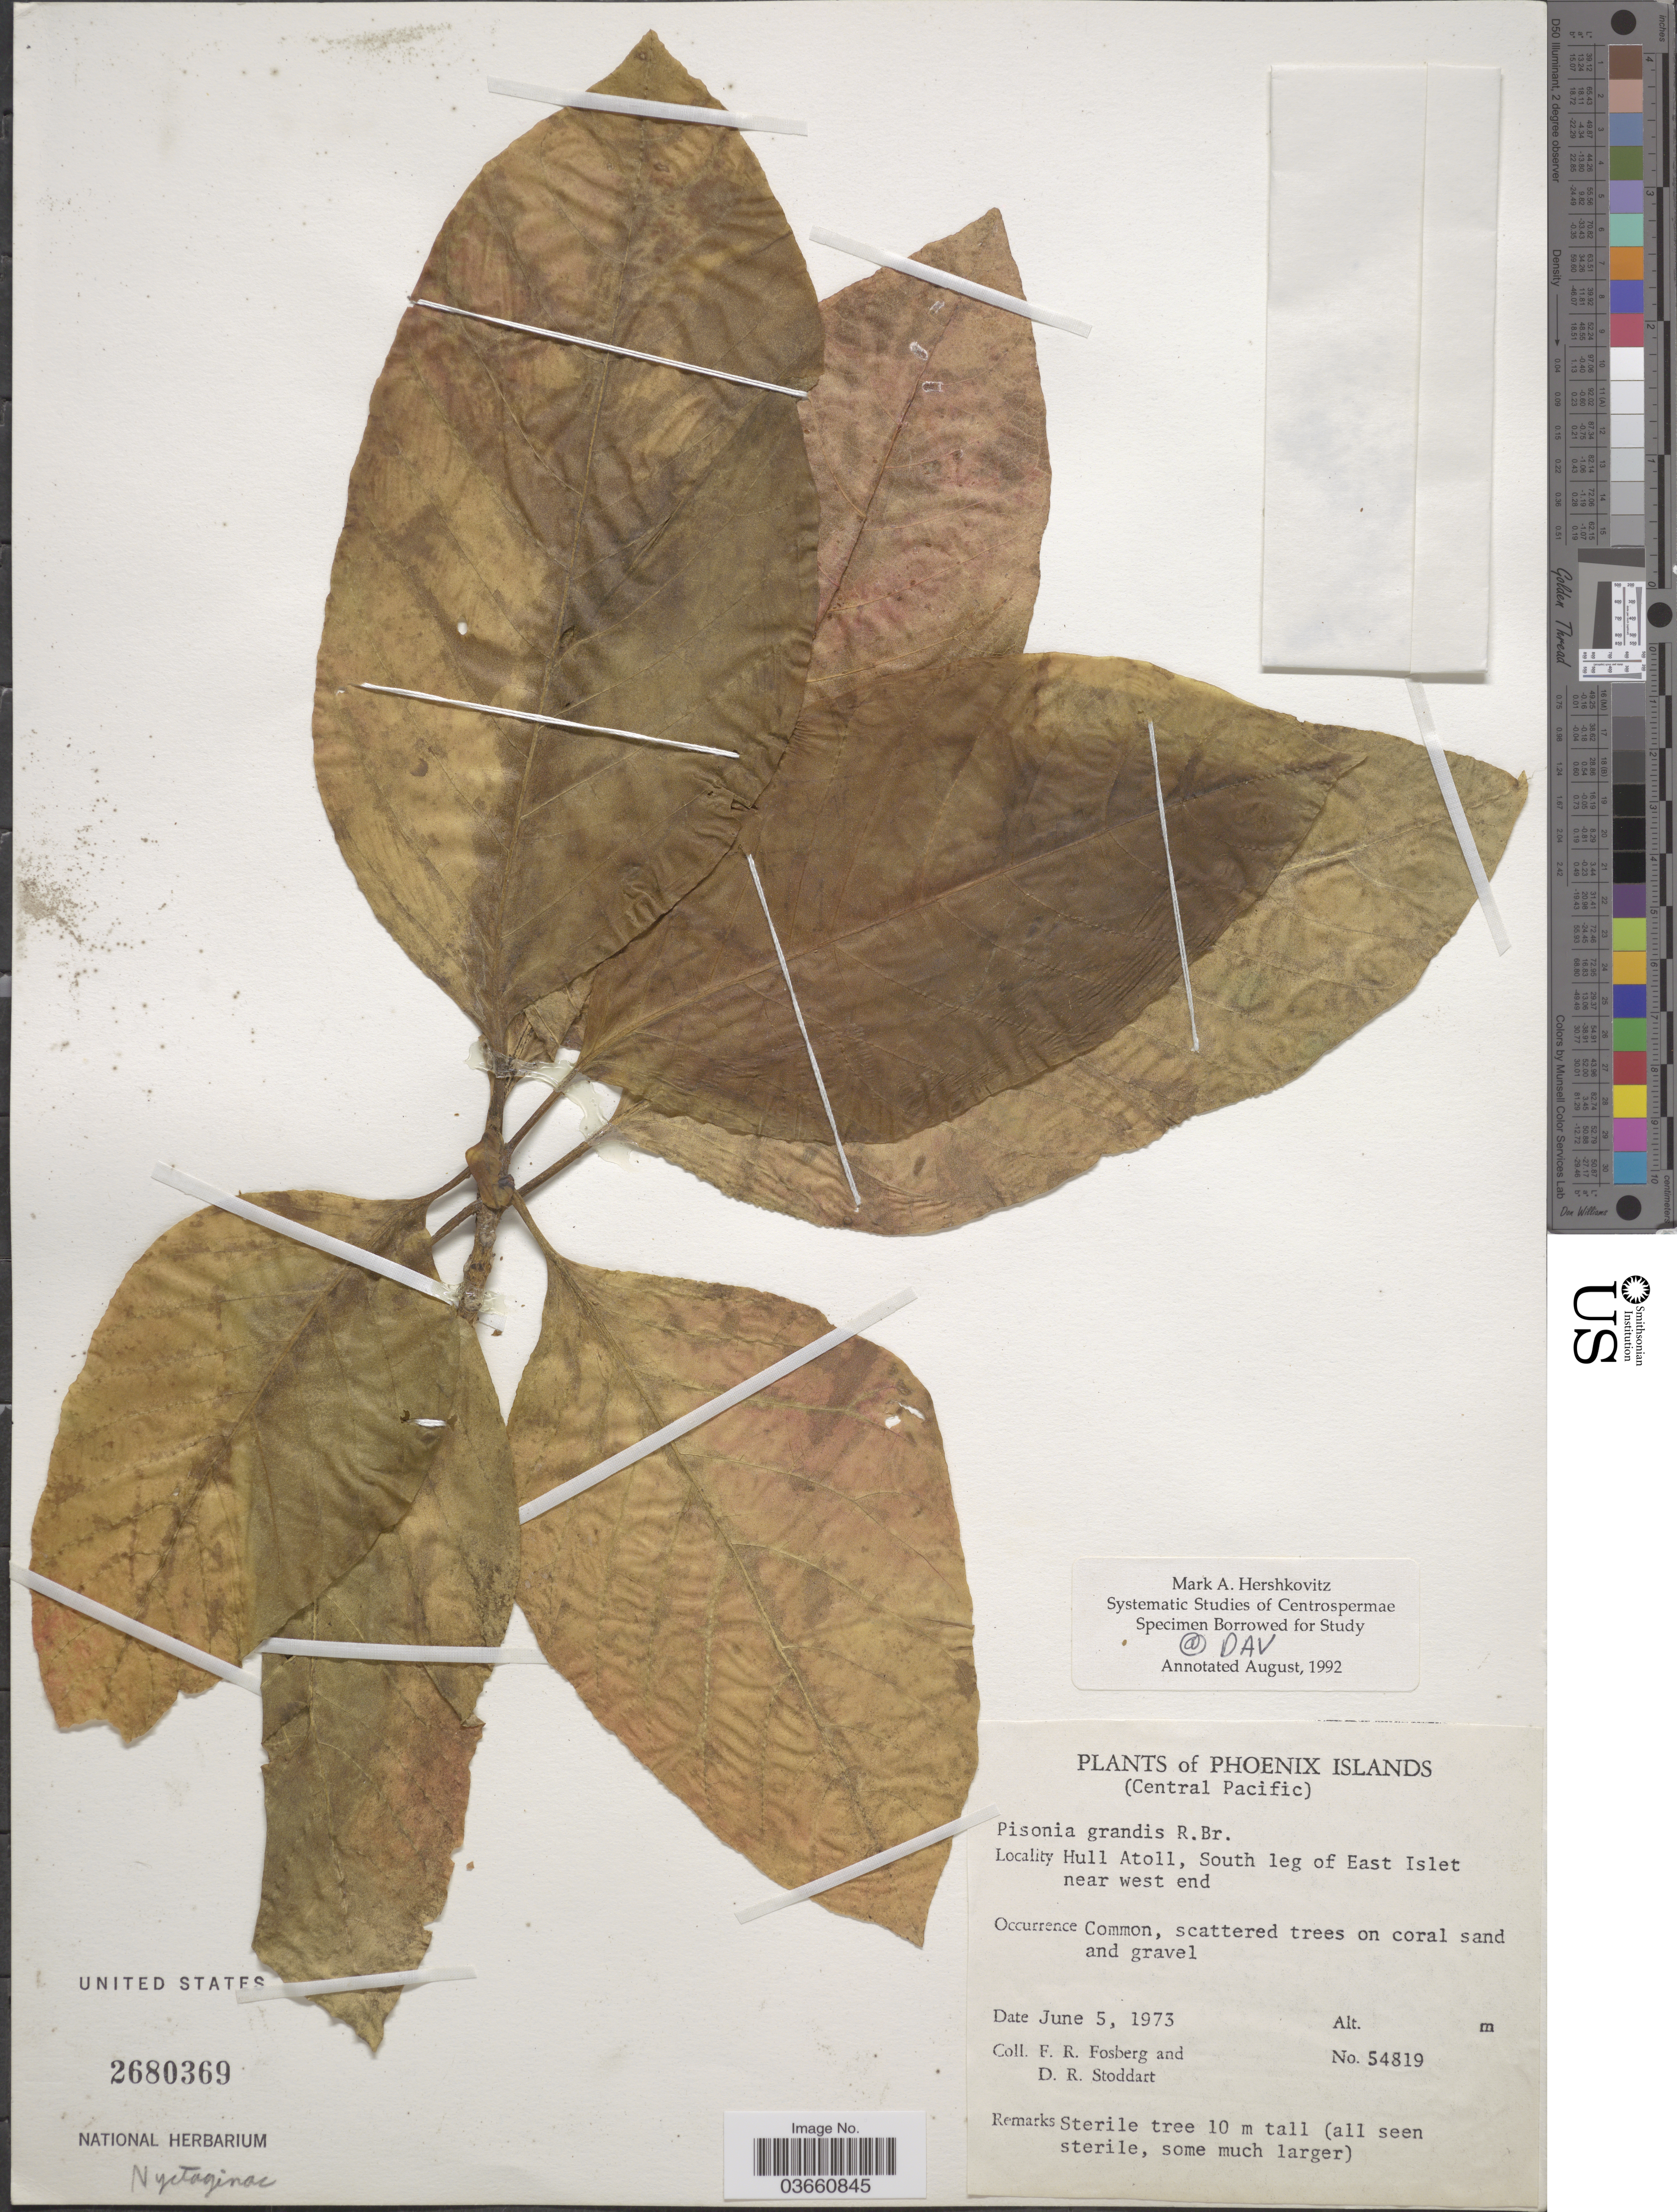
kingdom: Plantae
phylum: Tracheophyta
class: Magnoliopsida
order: Caryophyllales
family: Nyctaginaceae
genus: Pisonia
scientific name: Pisonia grandis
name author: R. Br.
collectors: F. R. Fosberg & D. R. Stoddart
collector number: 54819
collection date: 1973-06-05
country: Kiribati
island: Orona [Hull] Atoll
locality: Phoenix Islands (Central Pacific). Hull Atoll, South leg of East Islet near west end.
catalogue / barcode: US 2680369